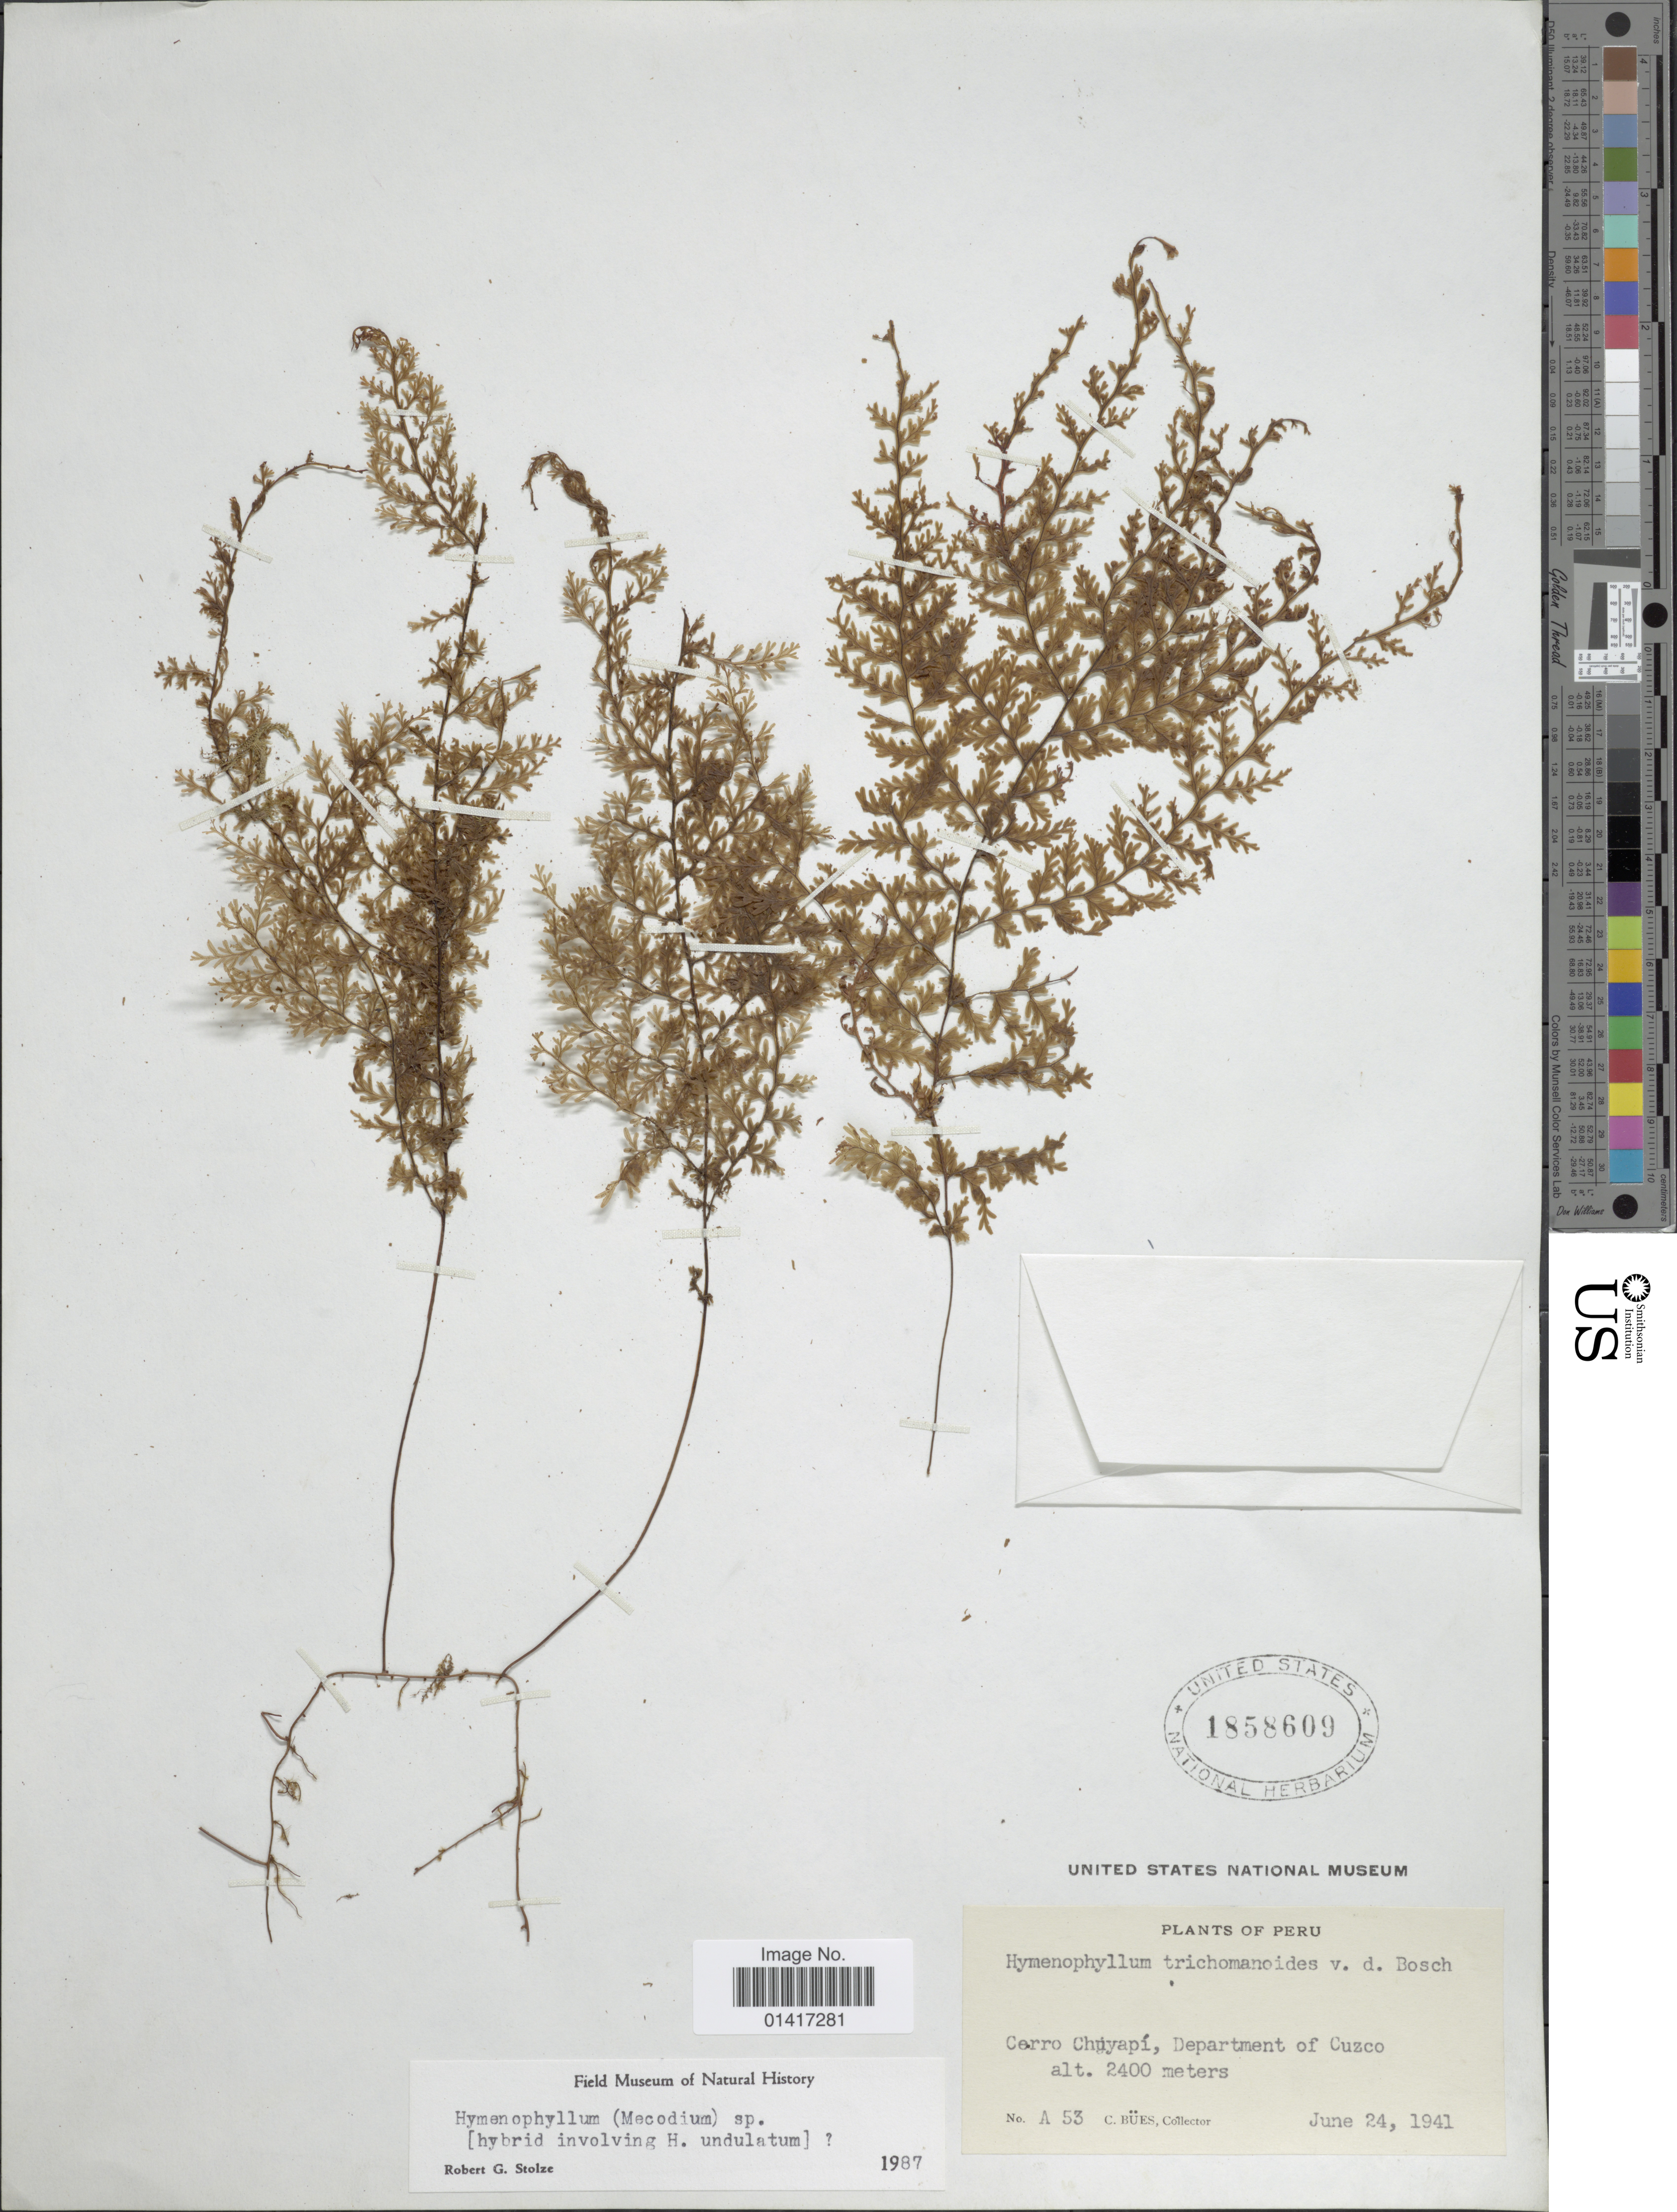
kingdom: Plantae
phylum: Tracheophyta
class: Polypodiopsida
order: Hymenophyllales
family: Hymenophyllaceae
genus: Hymenophyllum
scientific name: Hymenophyllum undulatum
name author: (Sw.) Sw.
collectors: C. Bues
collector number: A53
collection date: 1941-06-24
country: Peru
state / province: Cusco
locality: Cerro Chuyapi, Department of Cuzco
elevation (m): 2400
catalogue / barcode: US 1858609